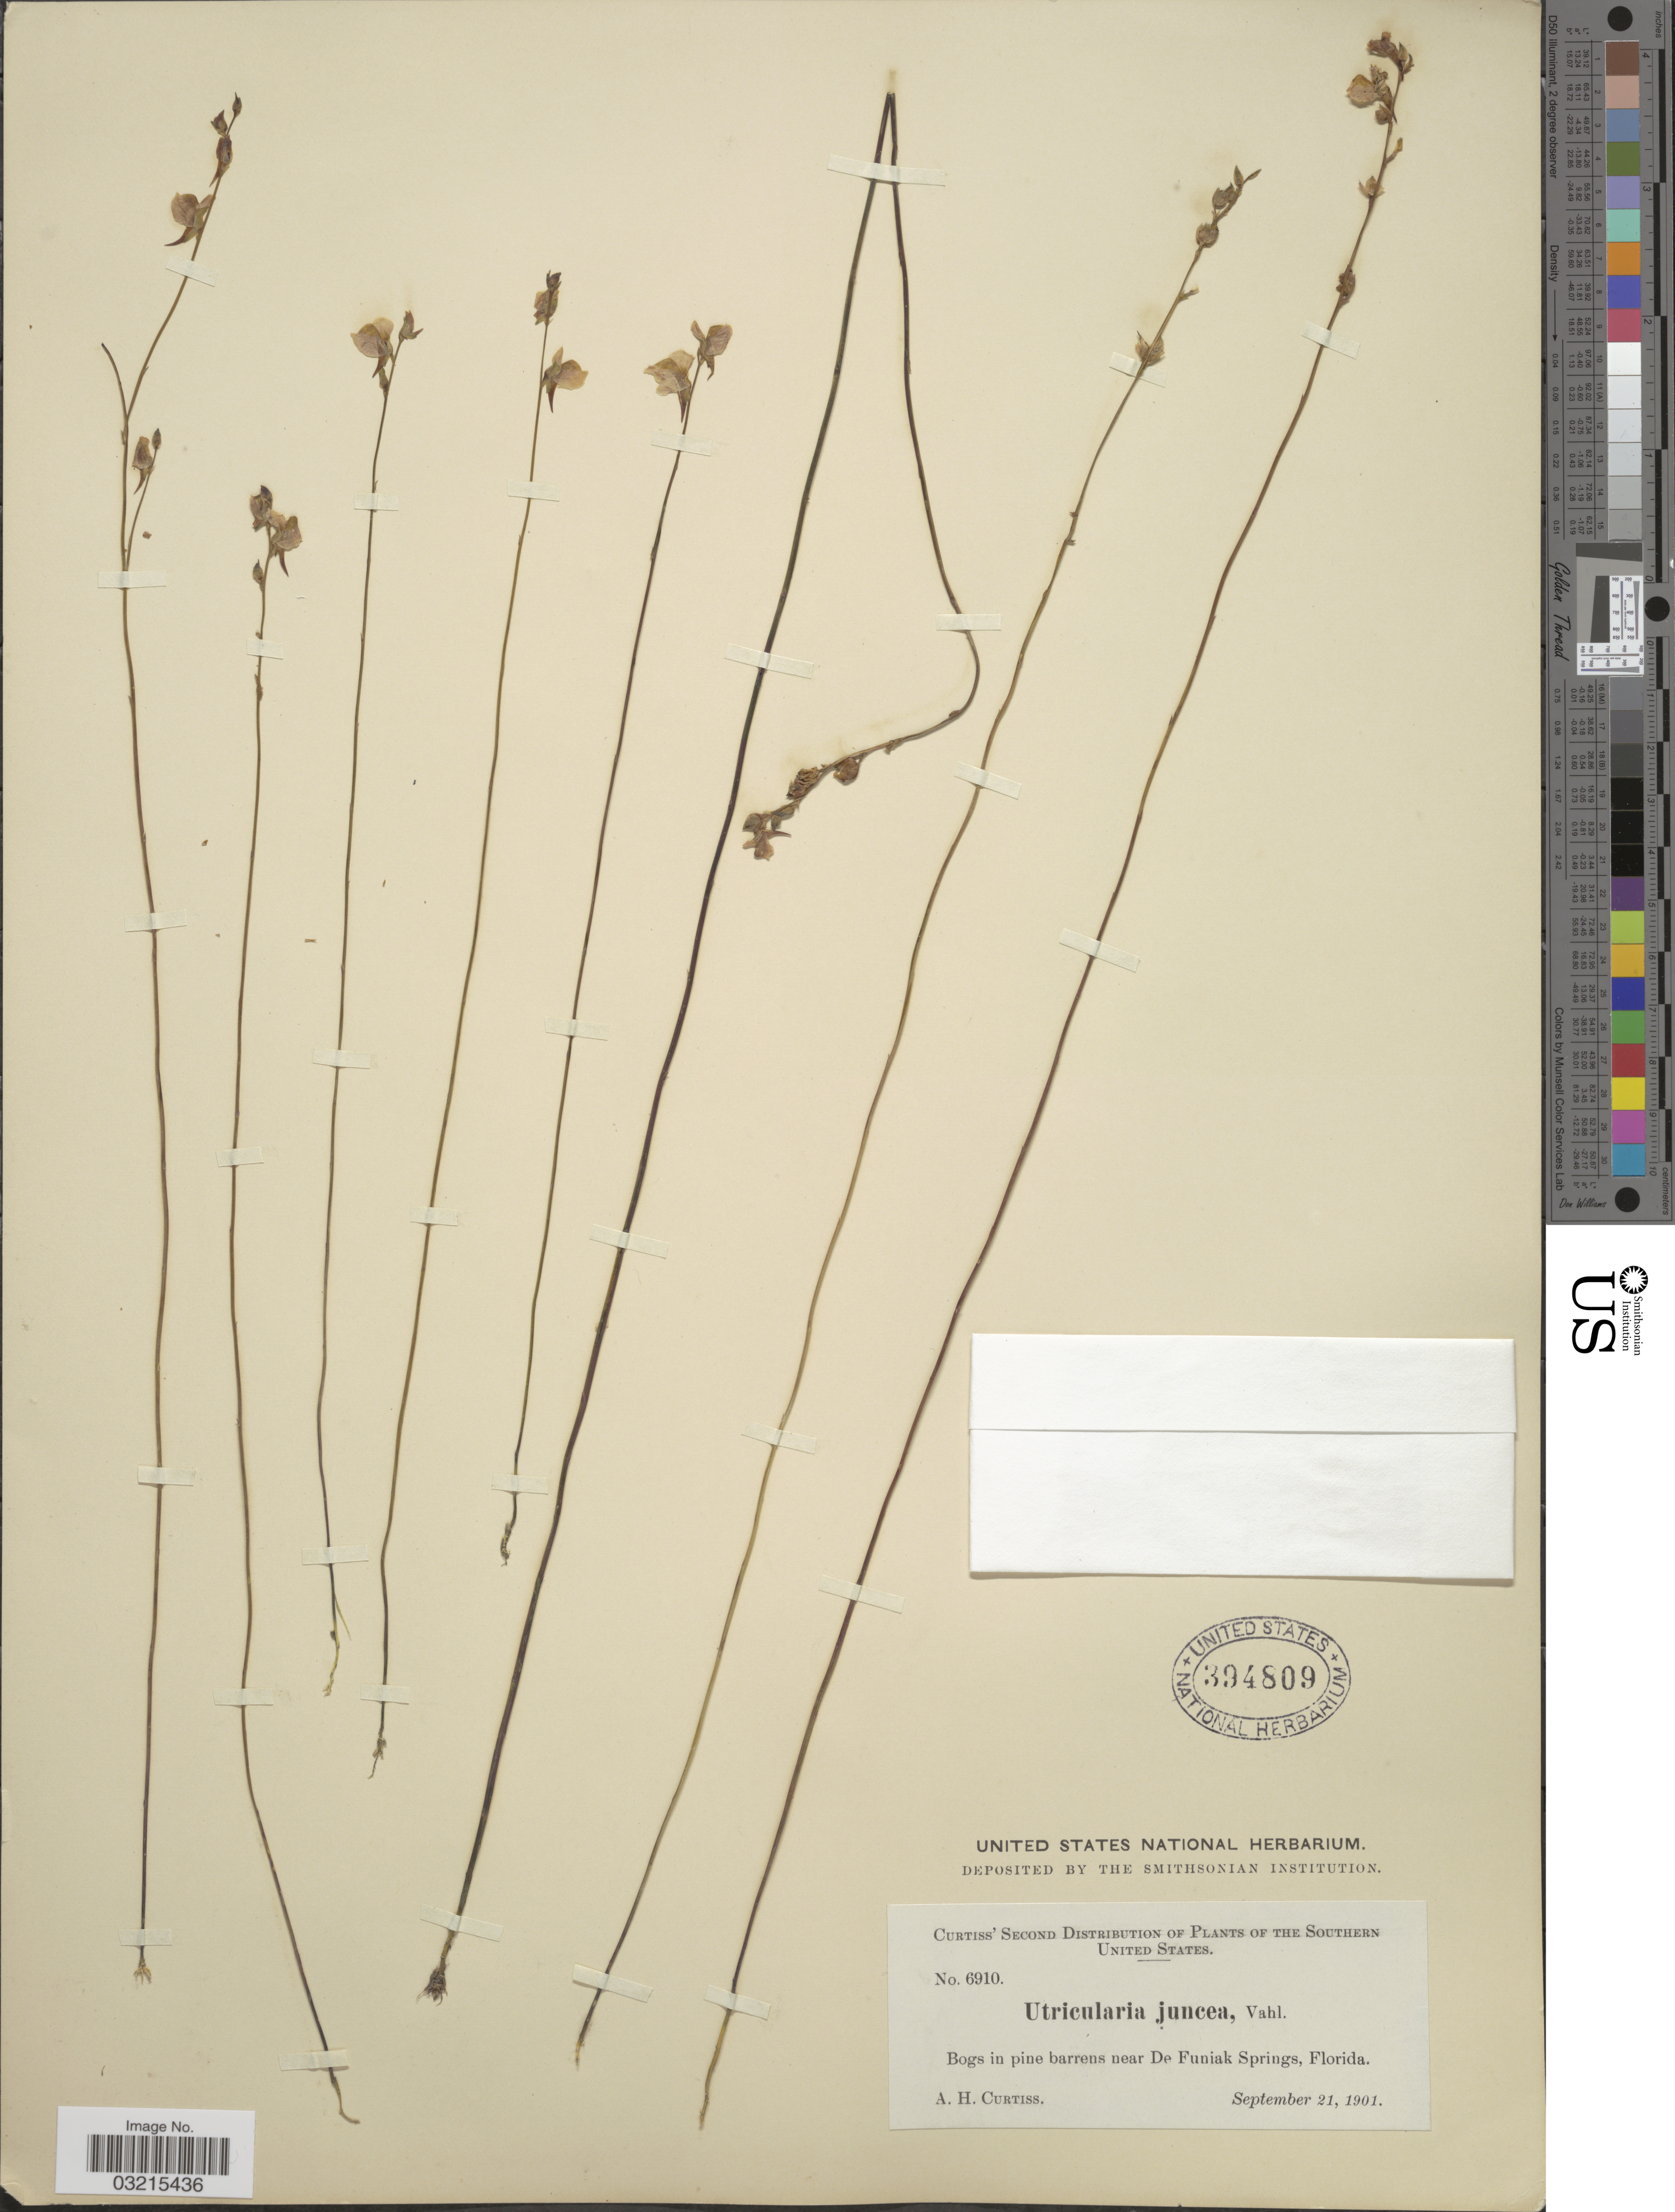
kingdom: Plantae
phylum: Tracheophyta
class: Magnoliopsida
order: Lamiales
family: Lentibulariaceae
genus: Utricularia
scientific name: Utricularia juncea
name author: Vahl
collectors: A. H. Curtiss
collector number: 6910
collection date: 1901-09-21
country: United States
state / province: Florida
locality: Southern United States. Bogs in pine near De Funiak Springs.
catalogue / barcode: US 394809